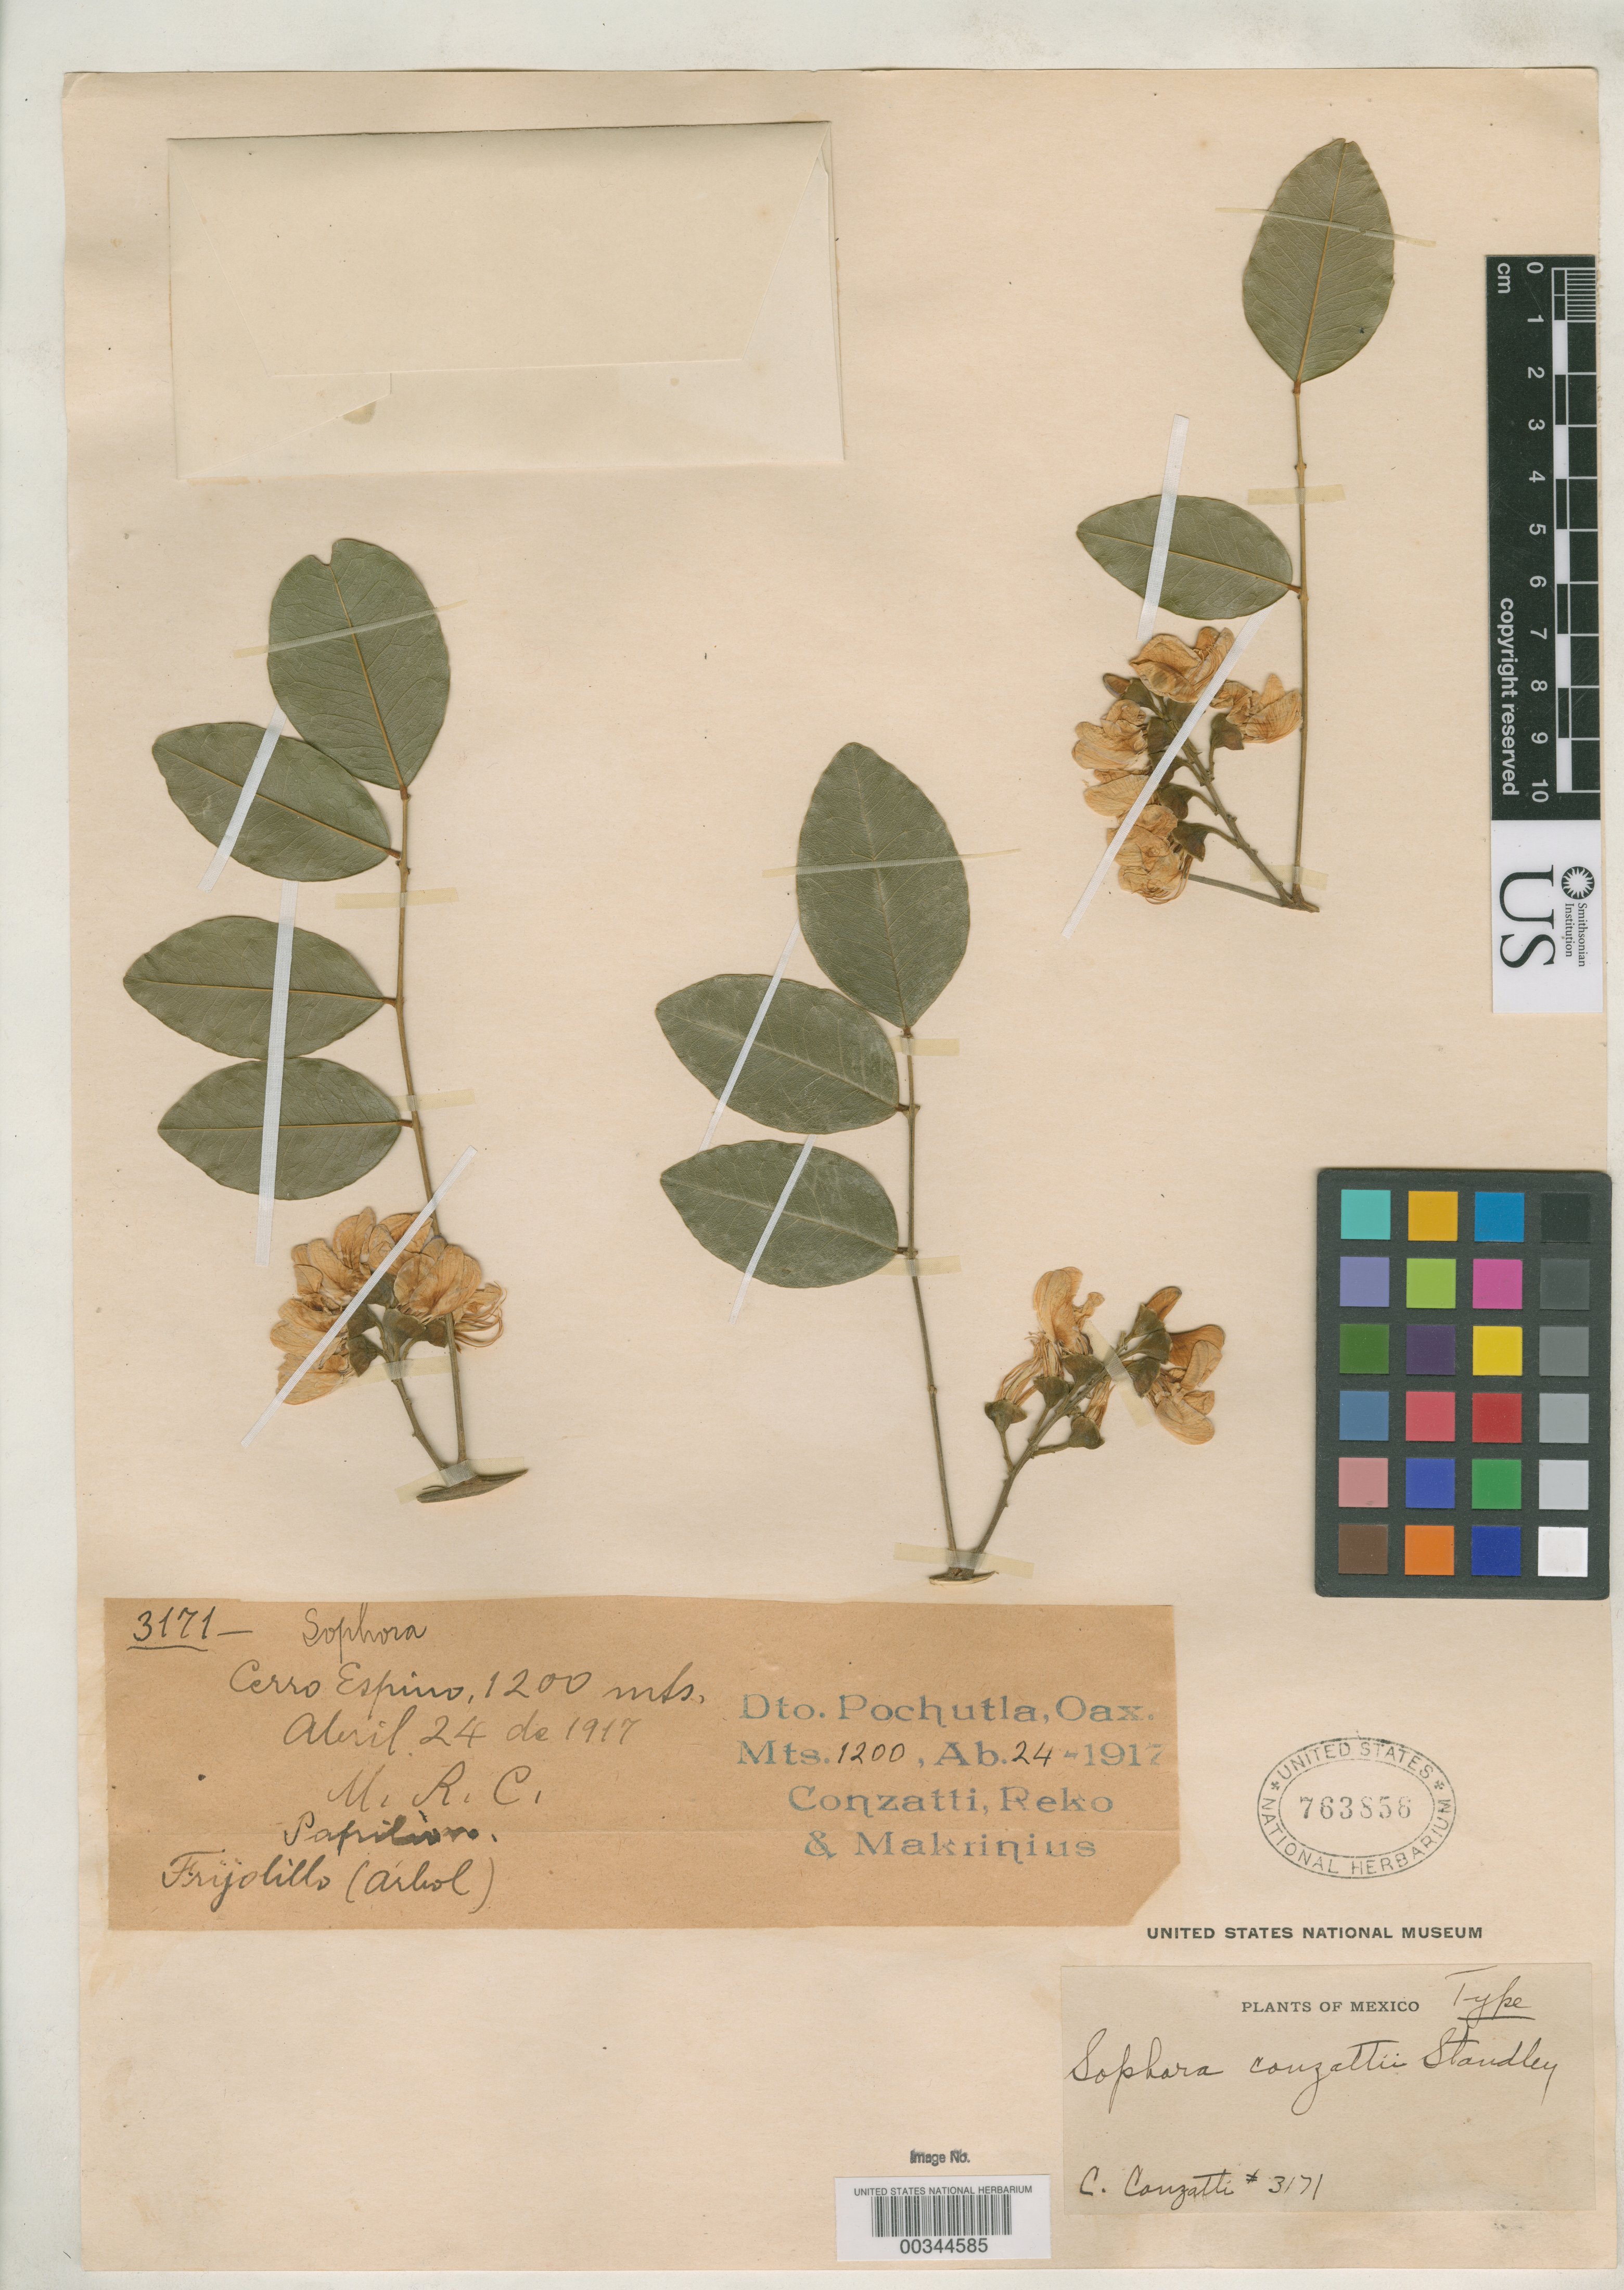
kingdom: Plantae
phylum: Tracheophyta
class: Magnoliopsida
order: Fabales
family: Fabaceae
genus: Sophora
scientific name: Sophora conzattii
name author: Standl.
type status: Holotype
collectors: C. Conzatti, B. P. Reko & E. Makrinus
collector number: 3171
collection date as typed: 24 Apr 1917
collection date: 1917-04-24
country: Mexico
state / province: Oaxaca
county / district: Pochutla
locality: Cerro Espino.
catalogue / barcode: US 763856